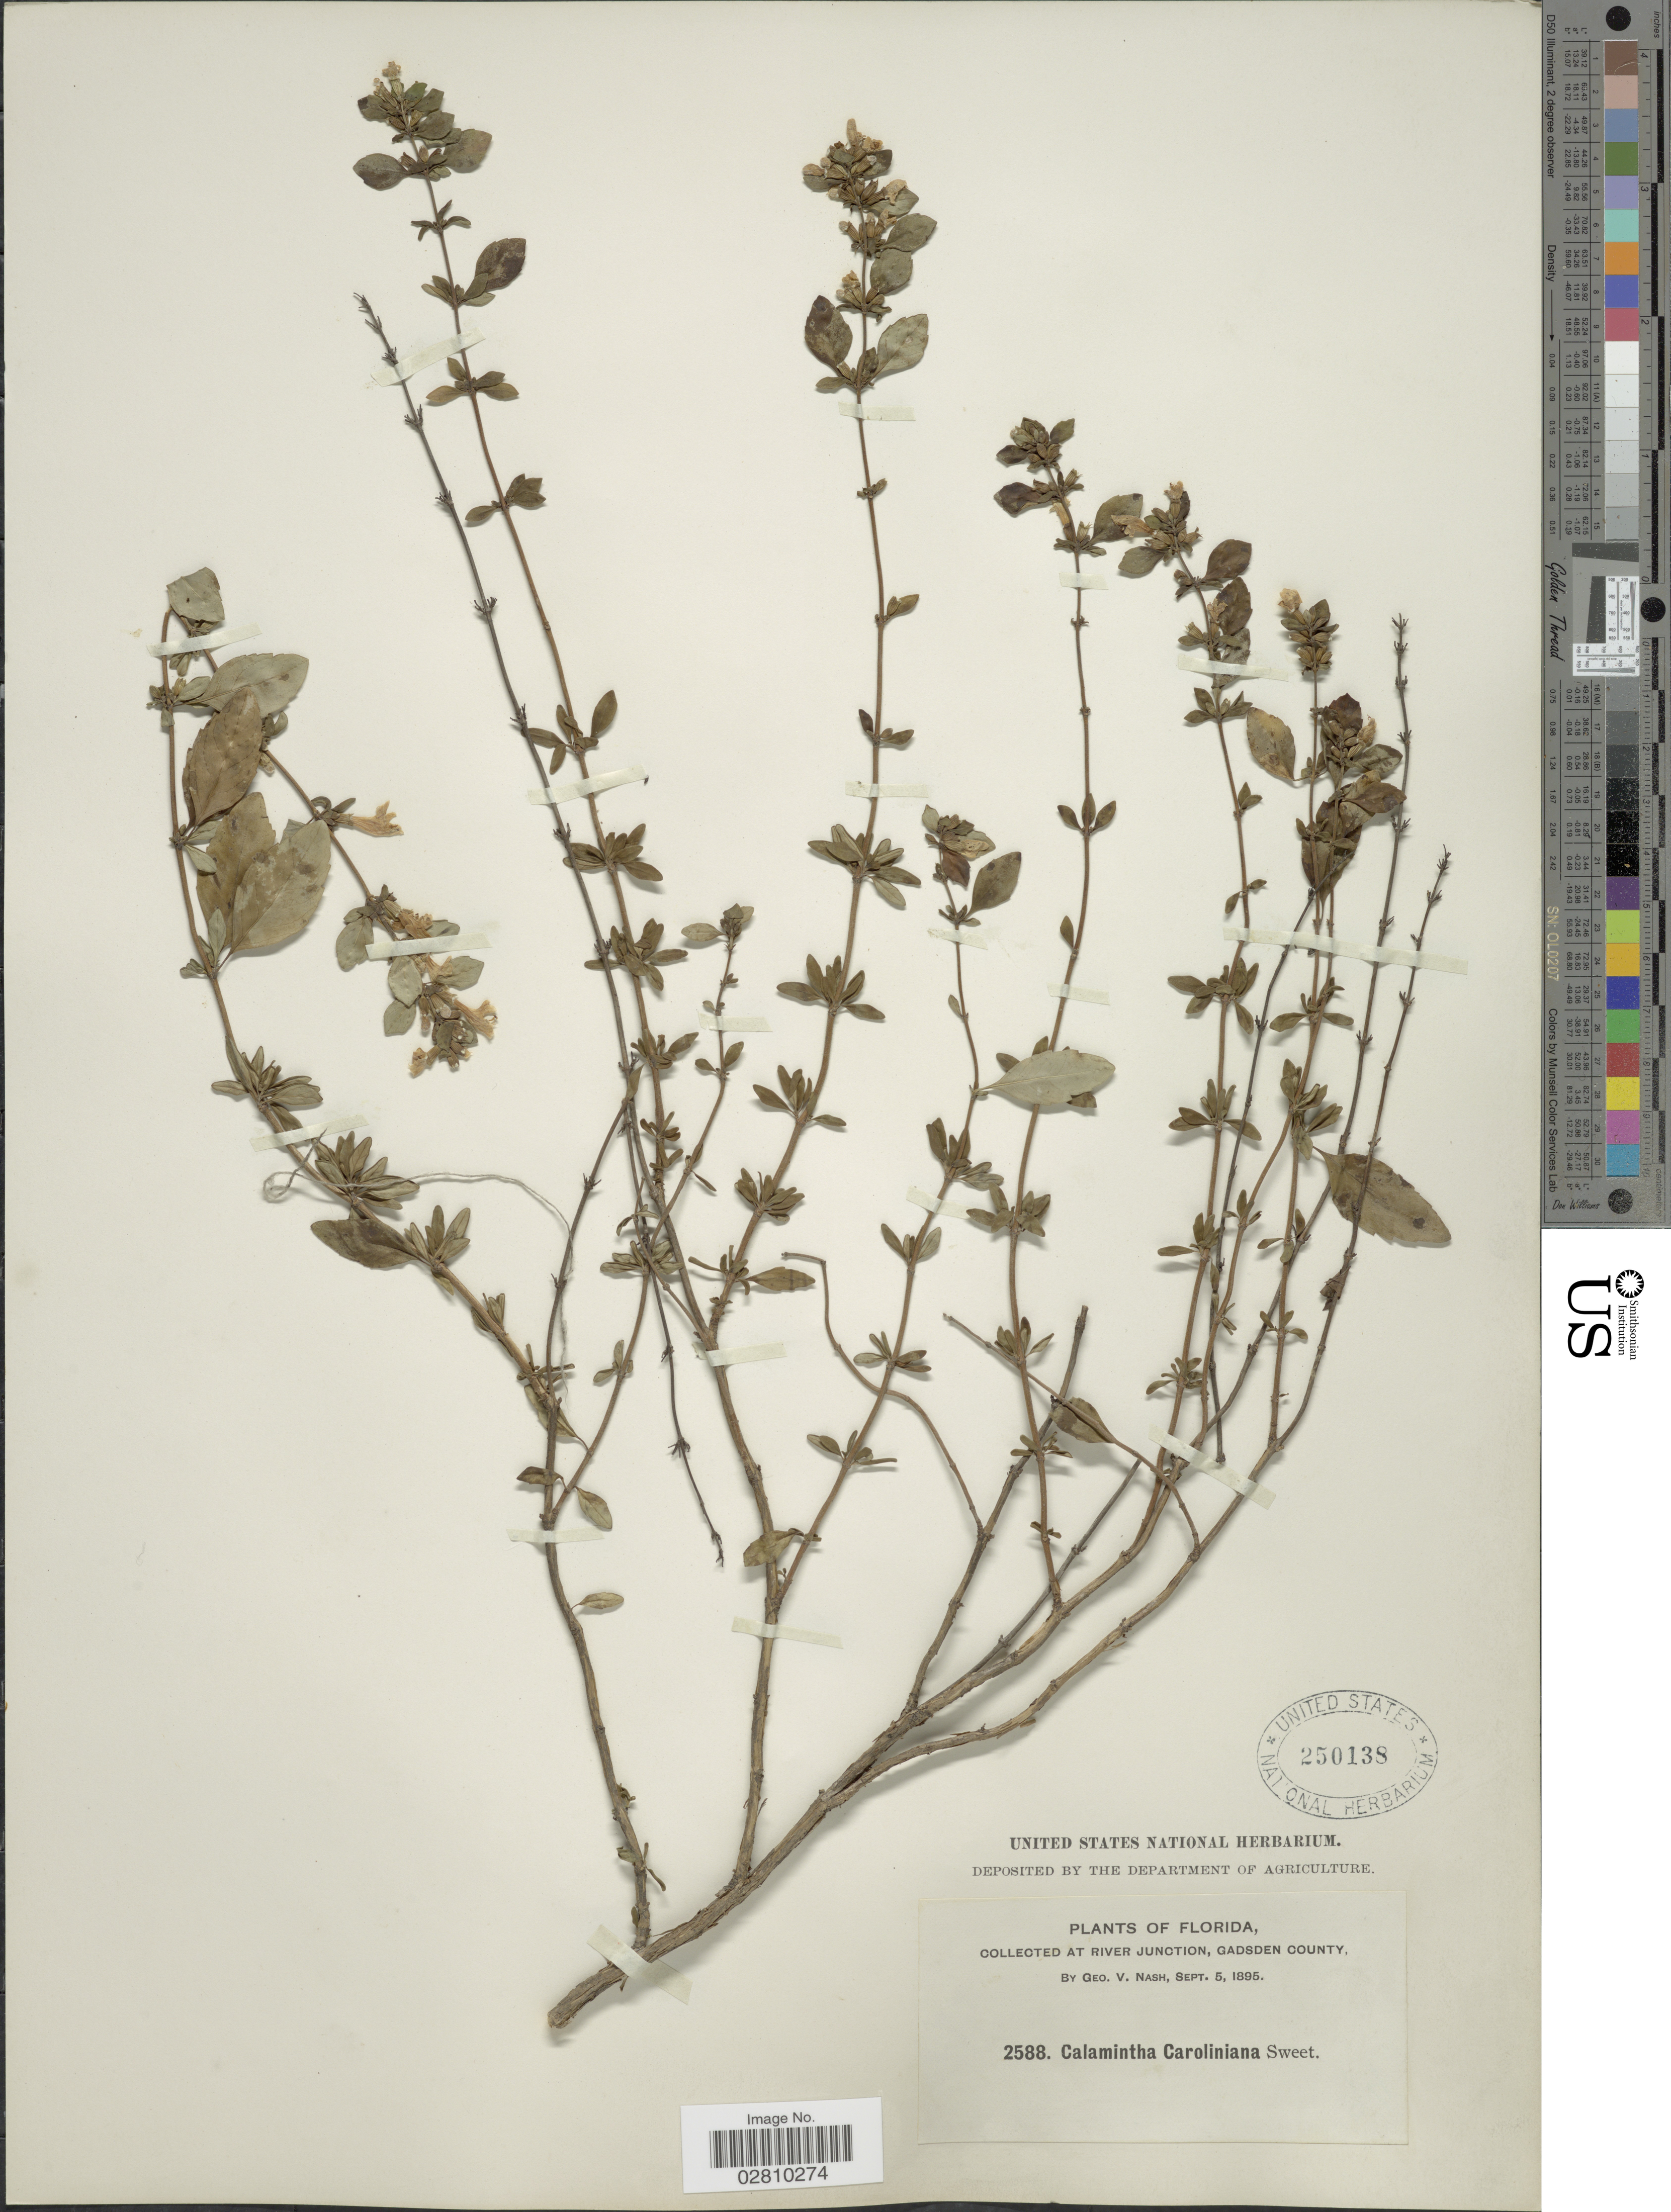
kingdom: Plantae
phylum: Tracheophyta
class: Magnoliopsida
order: Lamiales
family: Lamiaceae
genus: Clinopodium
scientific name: Clinopodium carolinianum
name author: Mill.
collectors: G. V. Nash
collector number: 2588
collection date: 1895-09-05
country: United States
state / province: Florida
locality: At River Junction, Gadsden County.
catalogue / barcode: US 250138